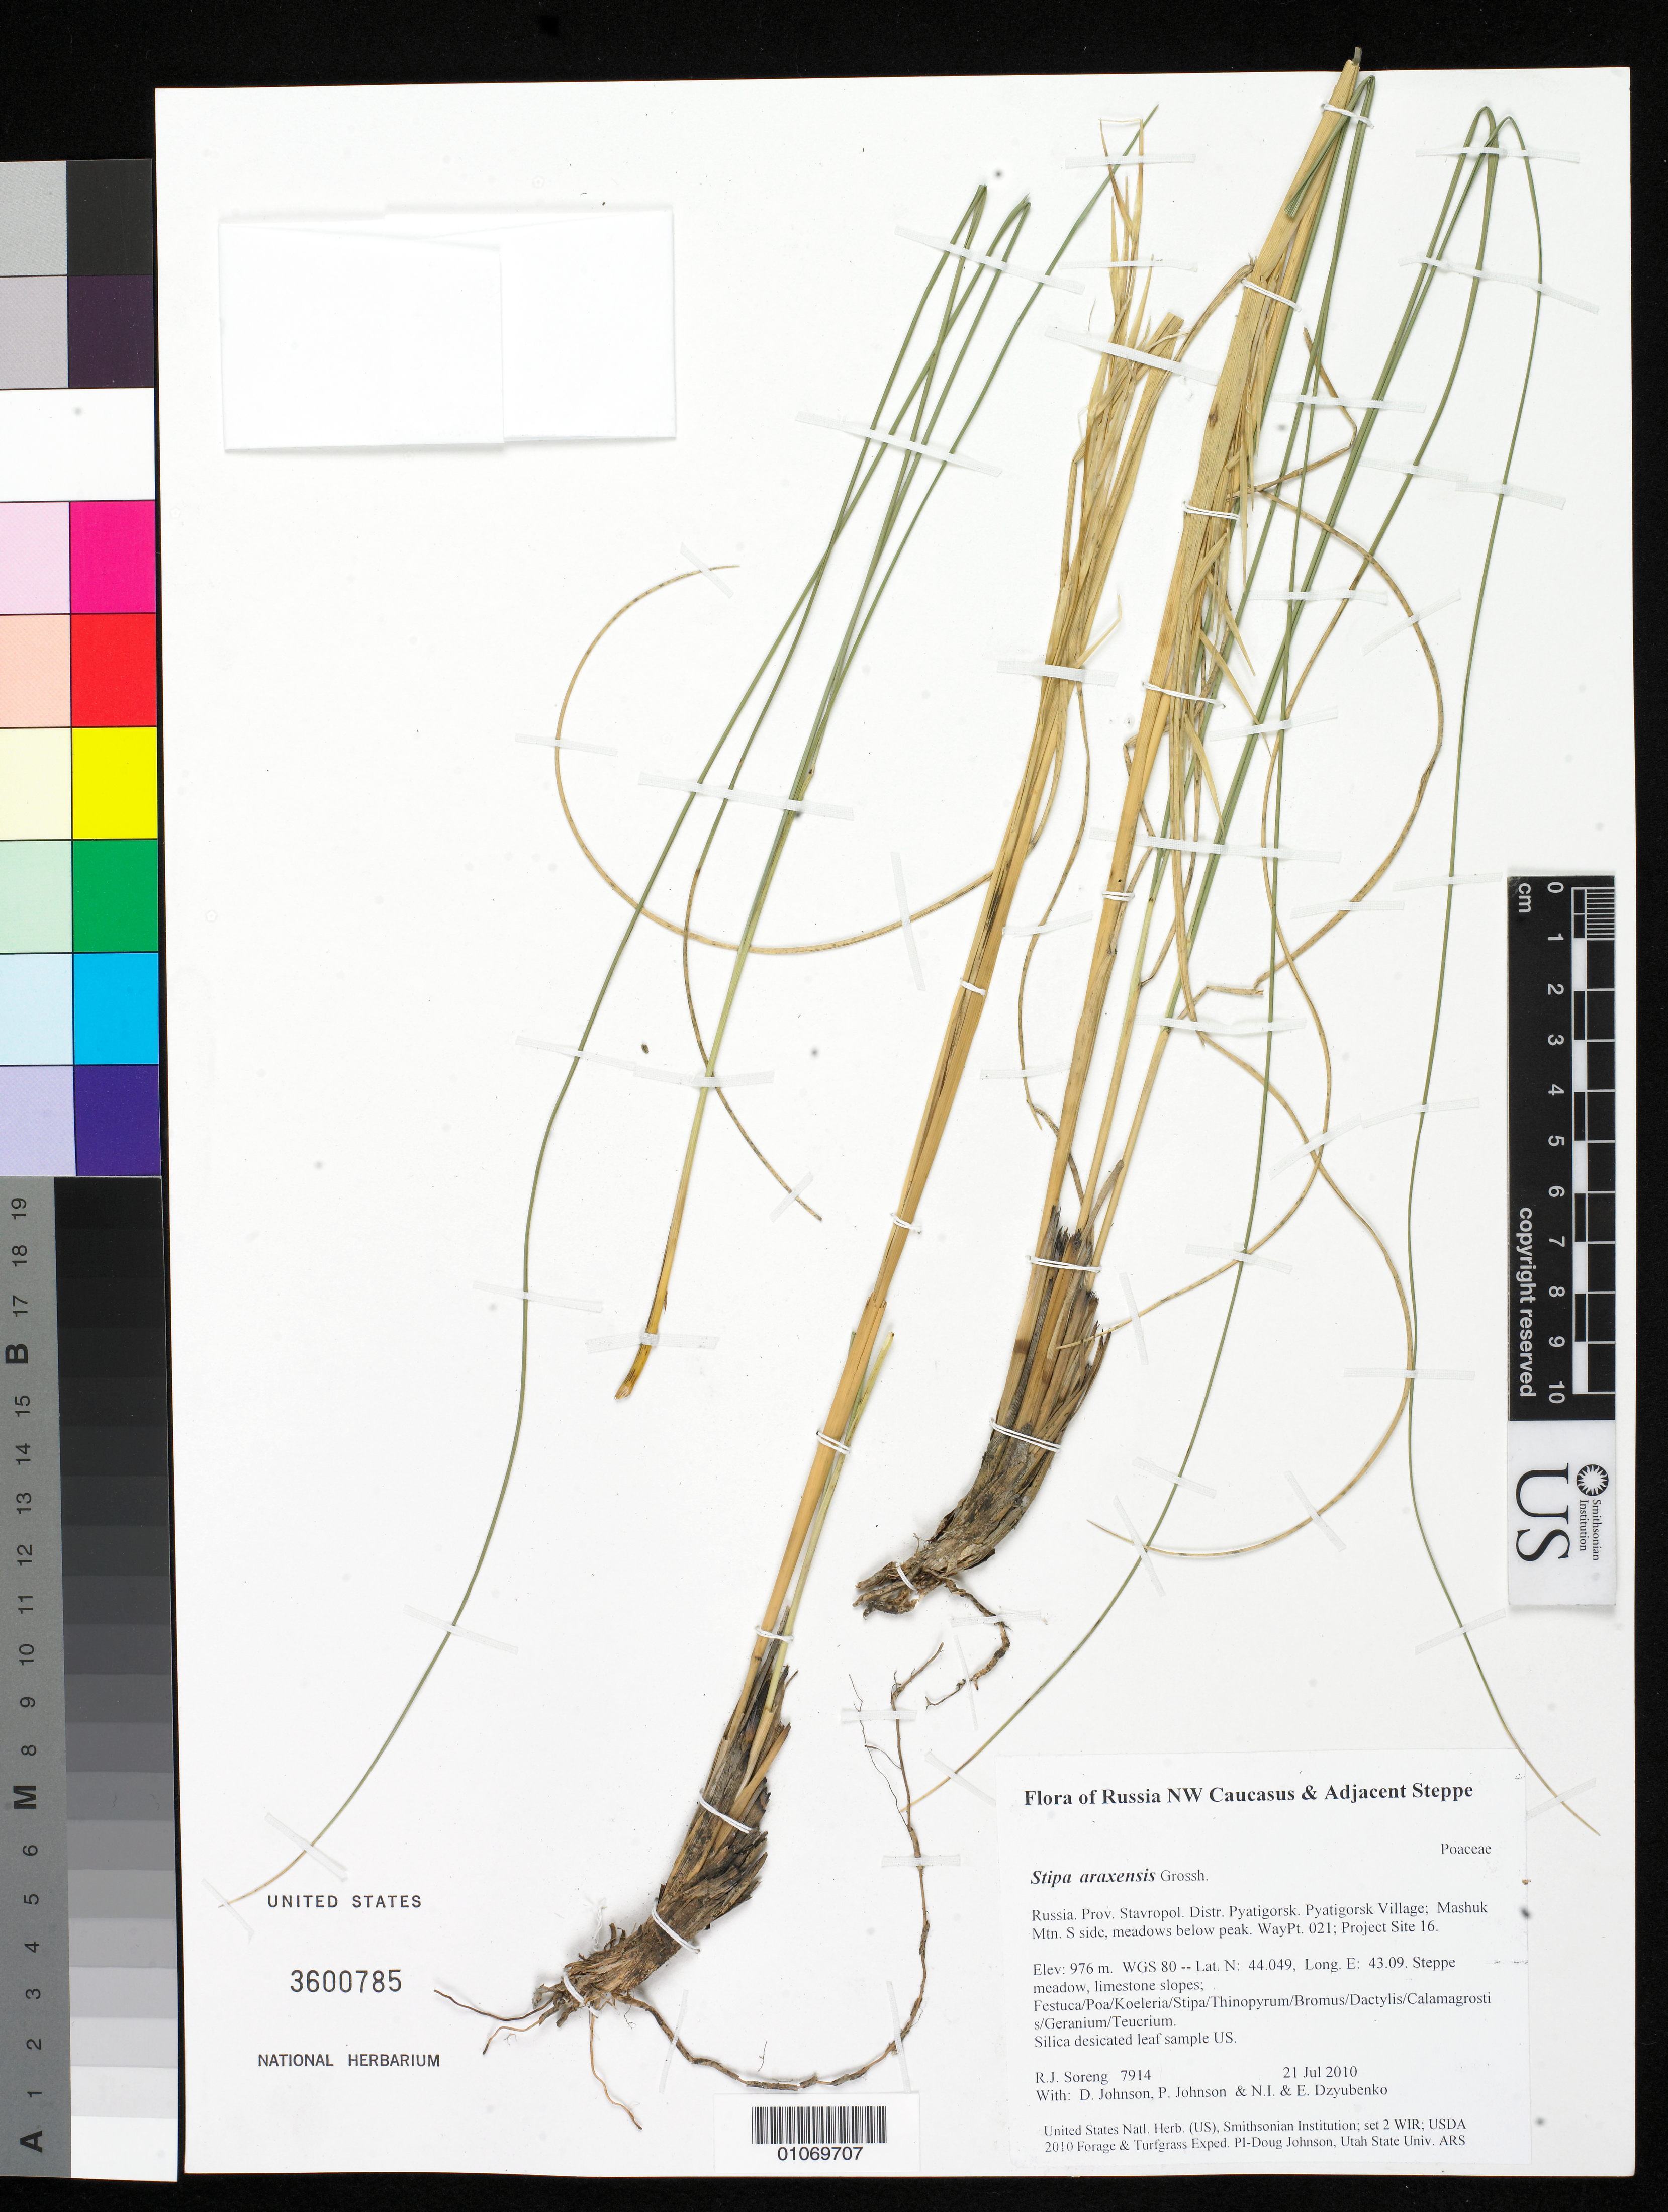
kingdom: Plantae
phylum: Tracheophyta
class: Liliopsida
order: Poales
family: Poaceae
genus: Stipa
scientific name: Stipa pulcherrima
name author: K. Koch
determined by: Romaschenko, Konstantin, Research Associate (US), Smithsonian Institution - National Museum of Natural History (UNITED STATES)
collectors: R. J. Soreng, D. Johnson, P. Johnson, N. Dzyubenko & E. Dzyubenko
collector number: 7914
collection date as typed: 21 Jul 2010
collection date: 2010-07-21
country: Russian Federation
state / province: Stavropol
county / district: Pyatigorsk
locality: Pyatigorsk Village; Mashuk Mtn. S side, meadows below peak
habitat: Steppe meadow, limestone slopes; Festuca/Poa/Koeleria/Stipa/Thinopyrum/Bromus/Dactylis/Calamagrostis/Geranium/Teucrium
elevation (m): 976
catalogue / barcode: US 3600785